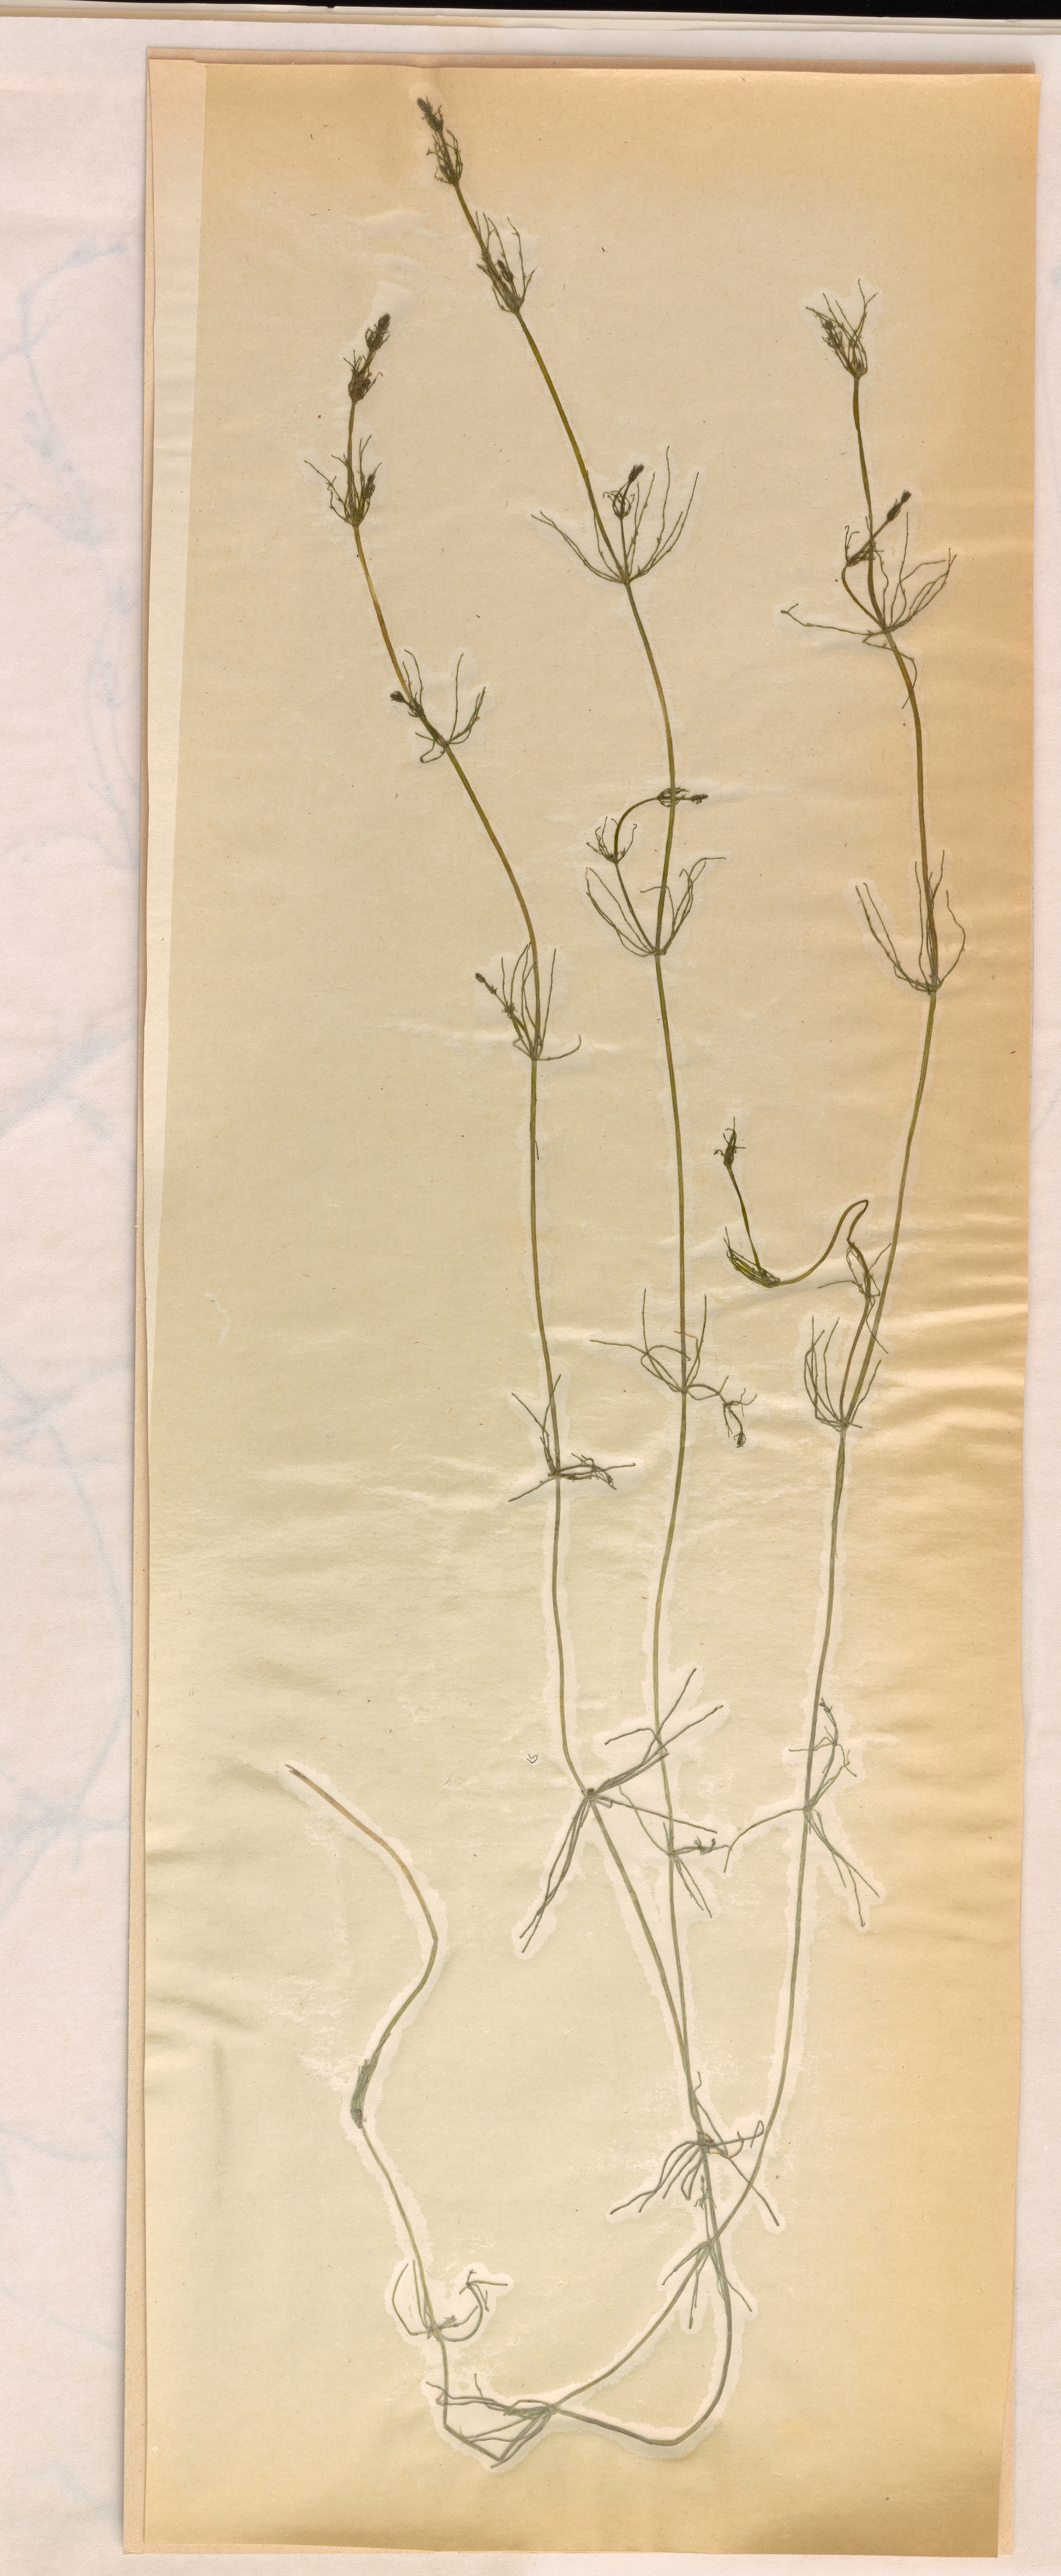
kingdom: Plantae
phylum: Charophyta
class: Charophyceae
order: Charales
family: Characeae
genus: Chara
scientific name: Chara vulgaris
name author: L.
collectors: T. Franke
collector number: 49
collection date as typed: Aug 1984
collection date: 1984-08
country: Germany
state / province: Bayern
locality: Erlangen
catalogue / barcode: US 15013